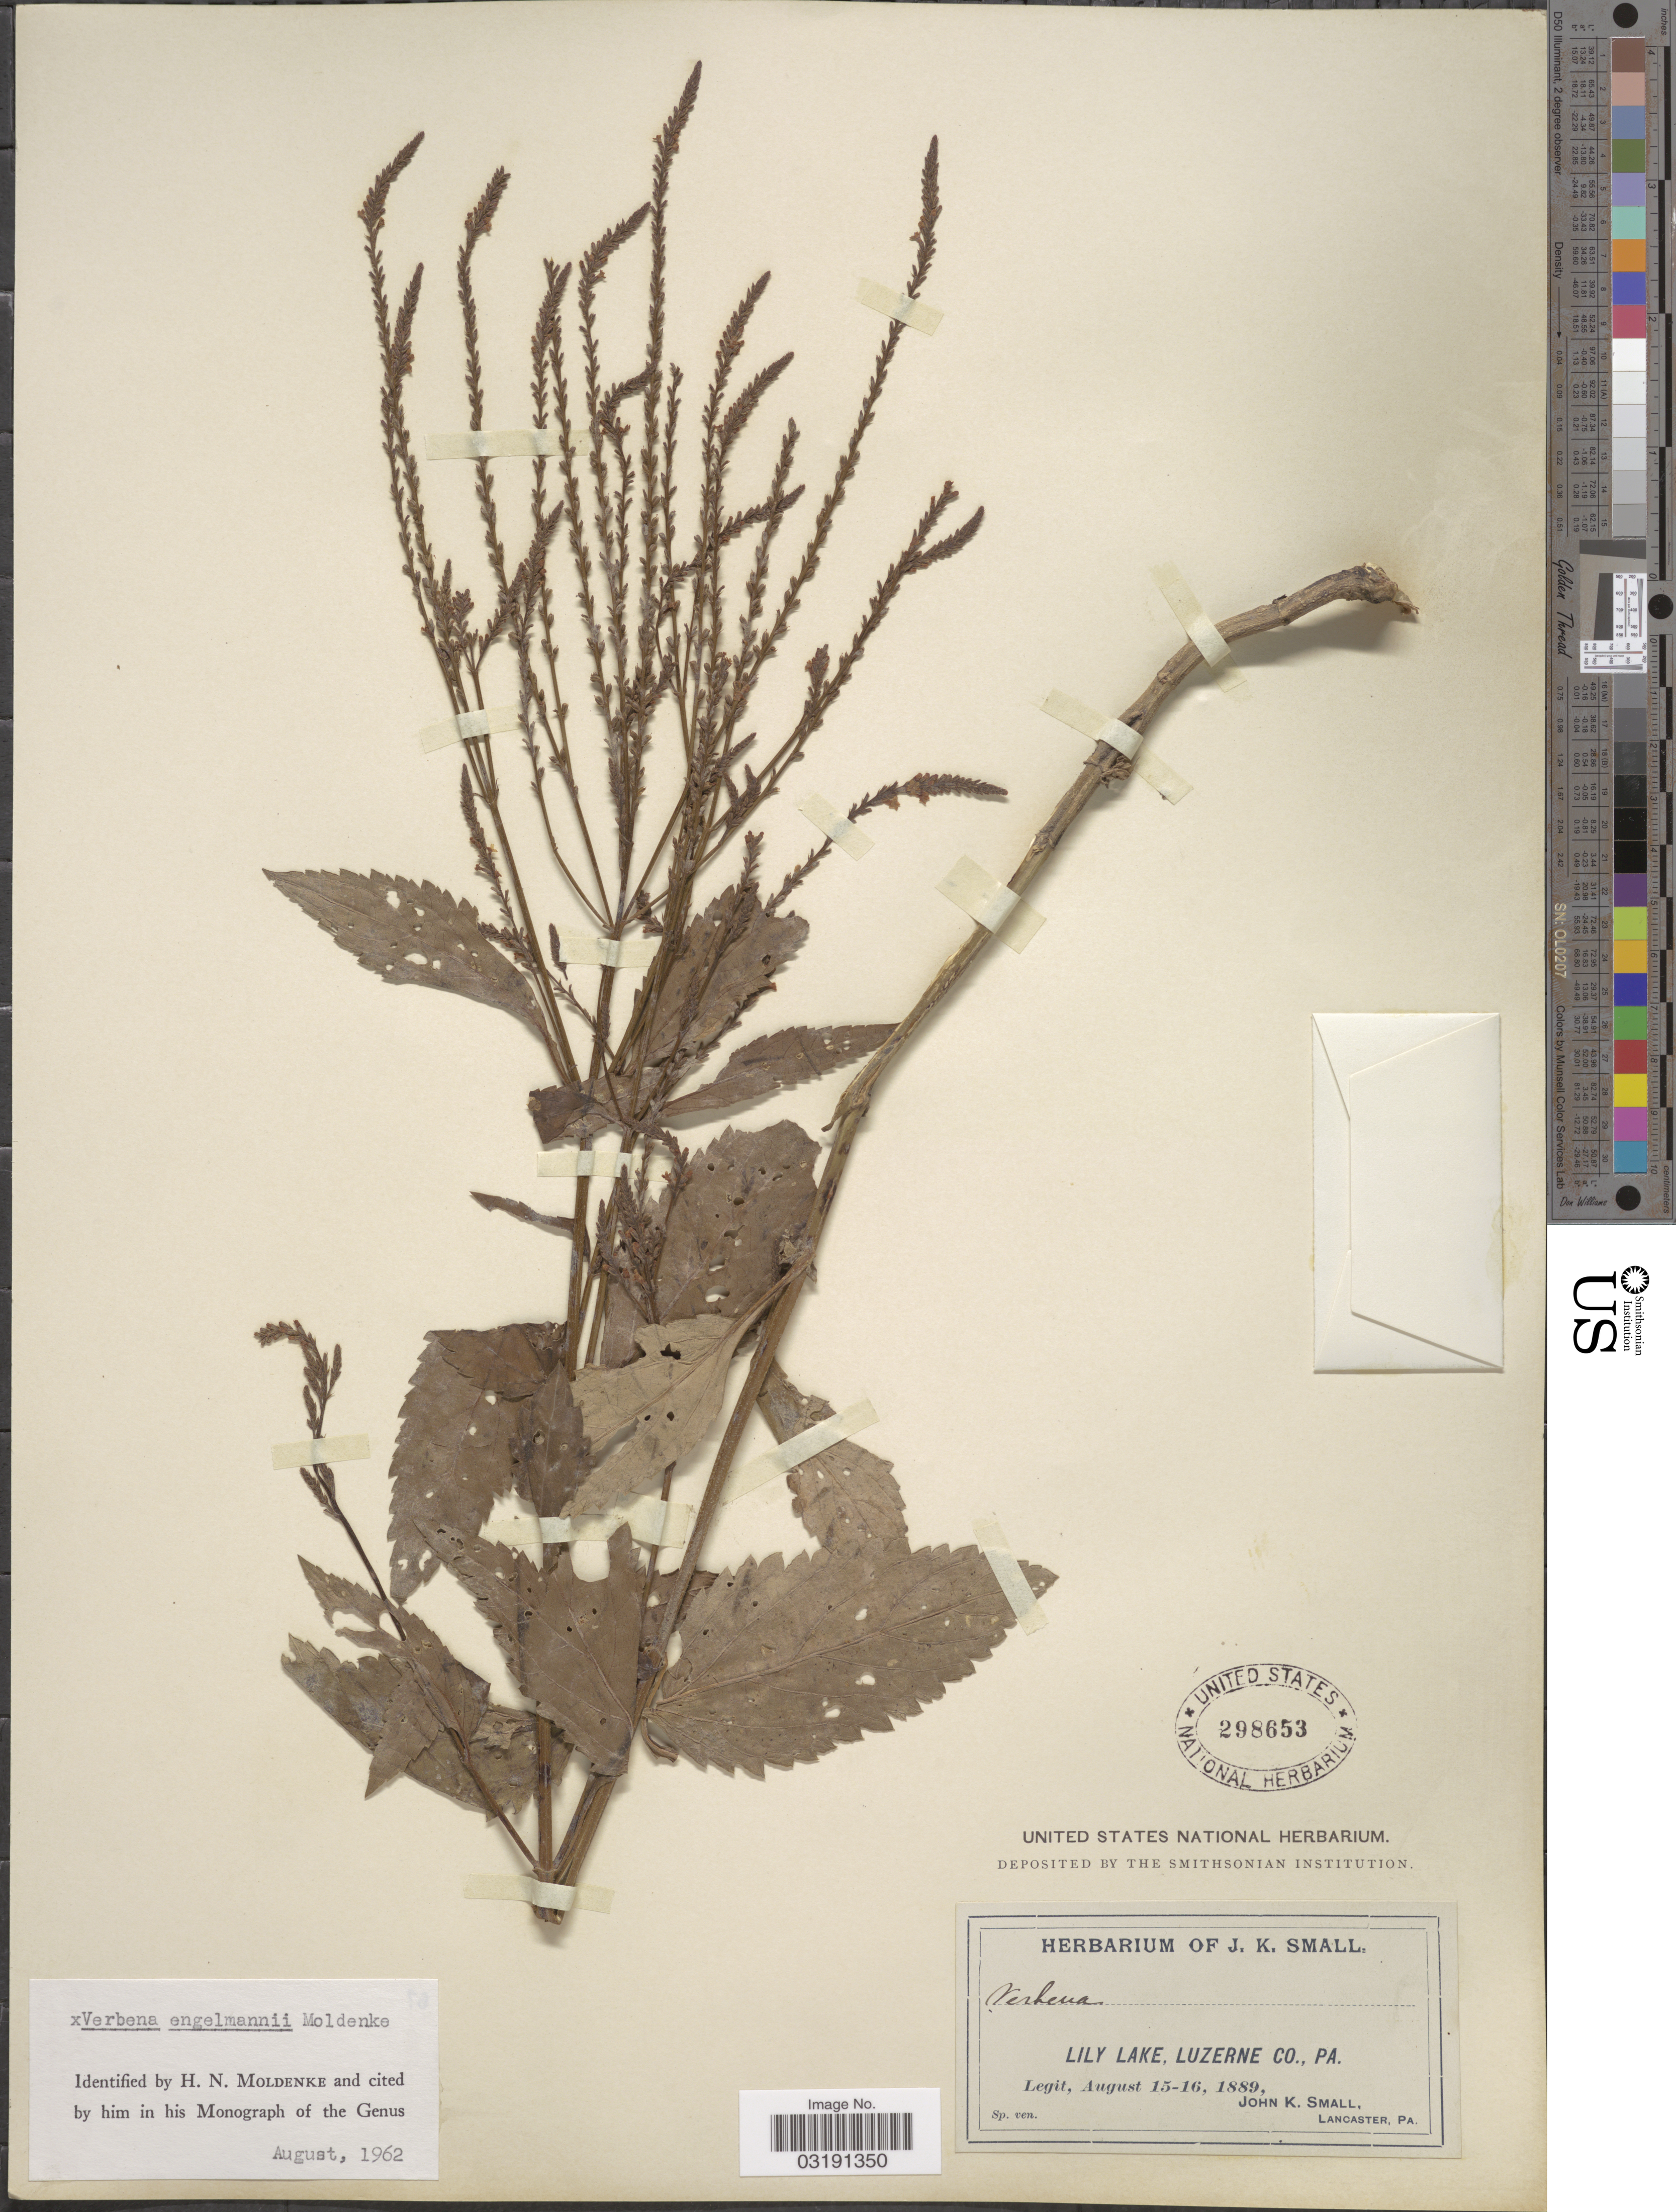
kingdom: Plantae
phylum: Tracheophyta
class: Magnoliopsida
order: Lamiales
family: Verbenaceae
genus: Verbena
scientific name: Verbena engelmannii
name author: Moldenke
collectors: J. K. Small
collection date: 1889-08-15/1889-08-16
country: United States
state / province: Pennsylvania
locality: Lily Lake, Luzerne Co., Pa.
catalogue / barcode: US 298653